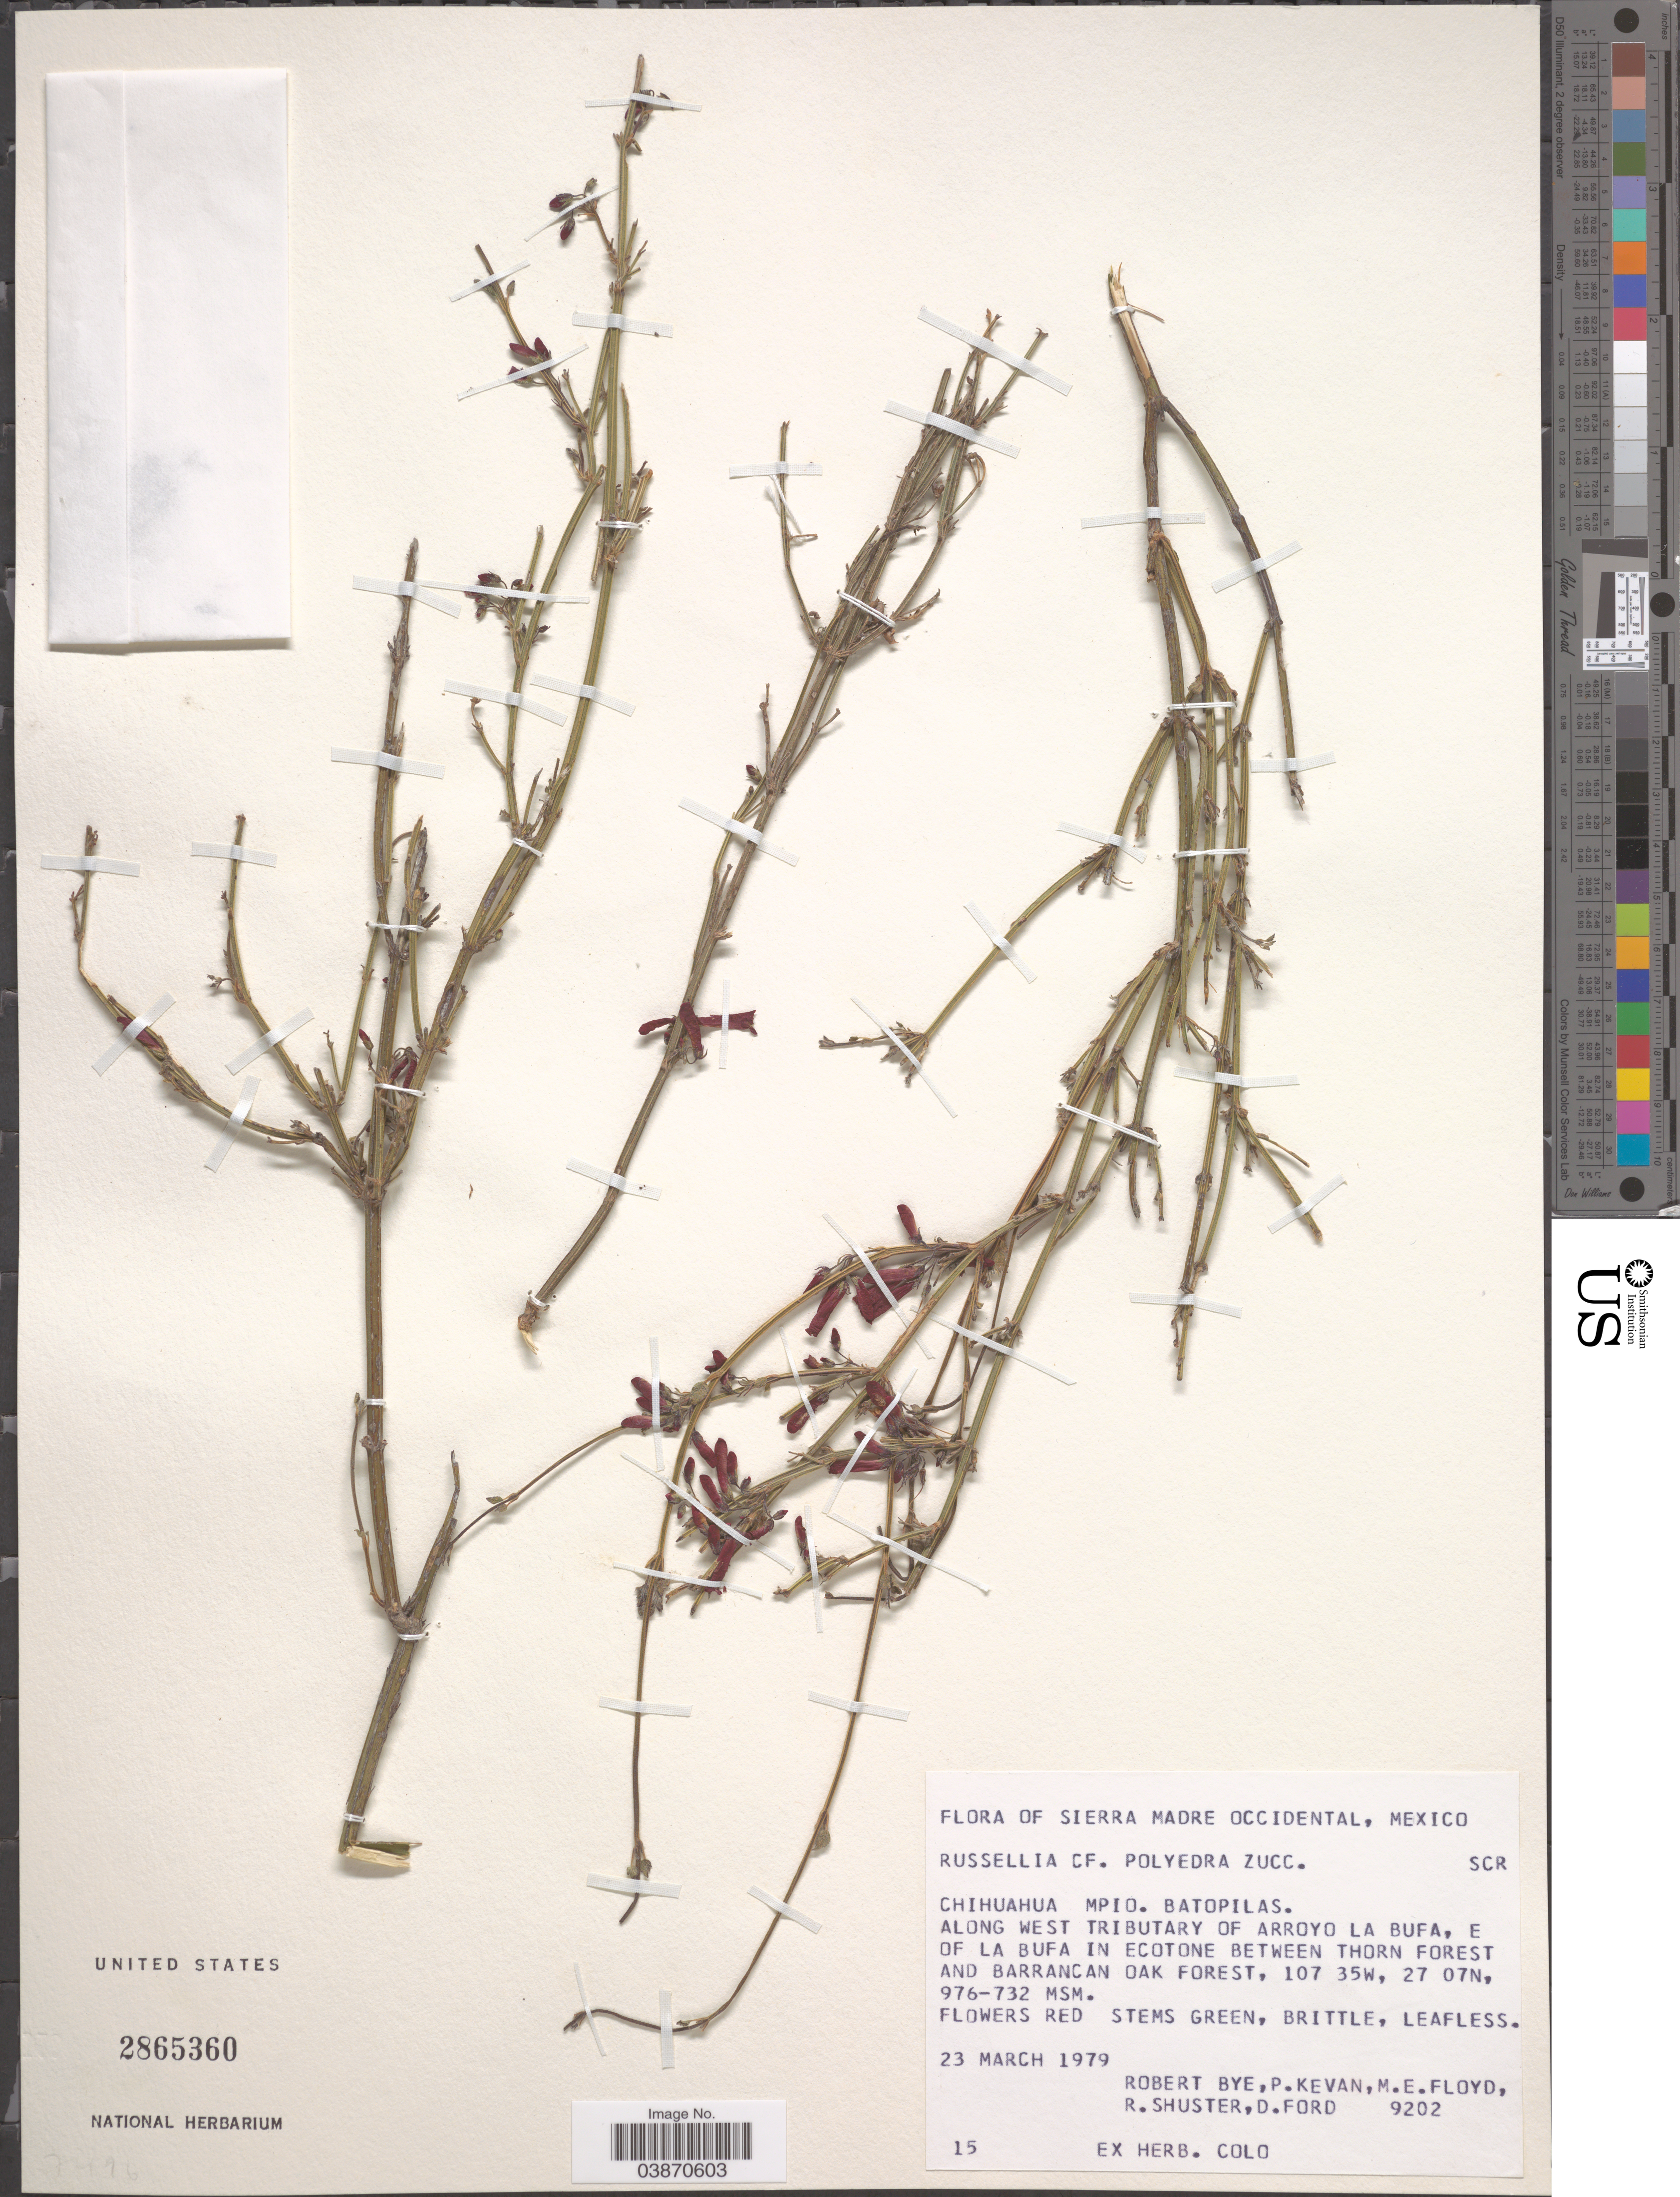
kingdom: Plantae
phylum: Tracheophyta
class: Magnoliopsida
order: Lamiales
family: Plantaginaceae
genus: Russelia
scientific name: Russelia polyedra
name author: Zucc.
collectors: R. A. Bye, Kevan, P., Floyd, M. E., Shuster, R. & D. Ford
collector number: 9202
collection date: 1979-03-23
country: Mexico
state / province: Chihuahua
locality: Sierra Madre Occidental. Mpio. Batopilas. Along west tributary of arroyo La Bufa, E of La Bufa in ecotone between Thorn Forest and Barrancan oak forest.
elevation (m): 732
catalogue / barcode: US 2865360